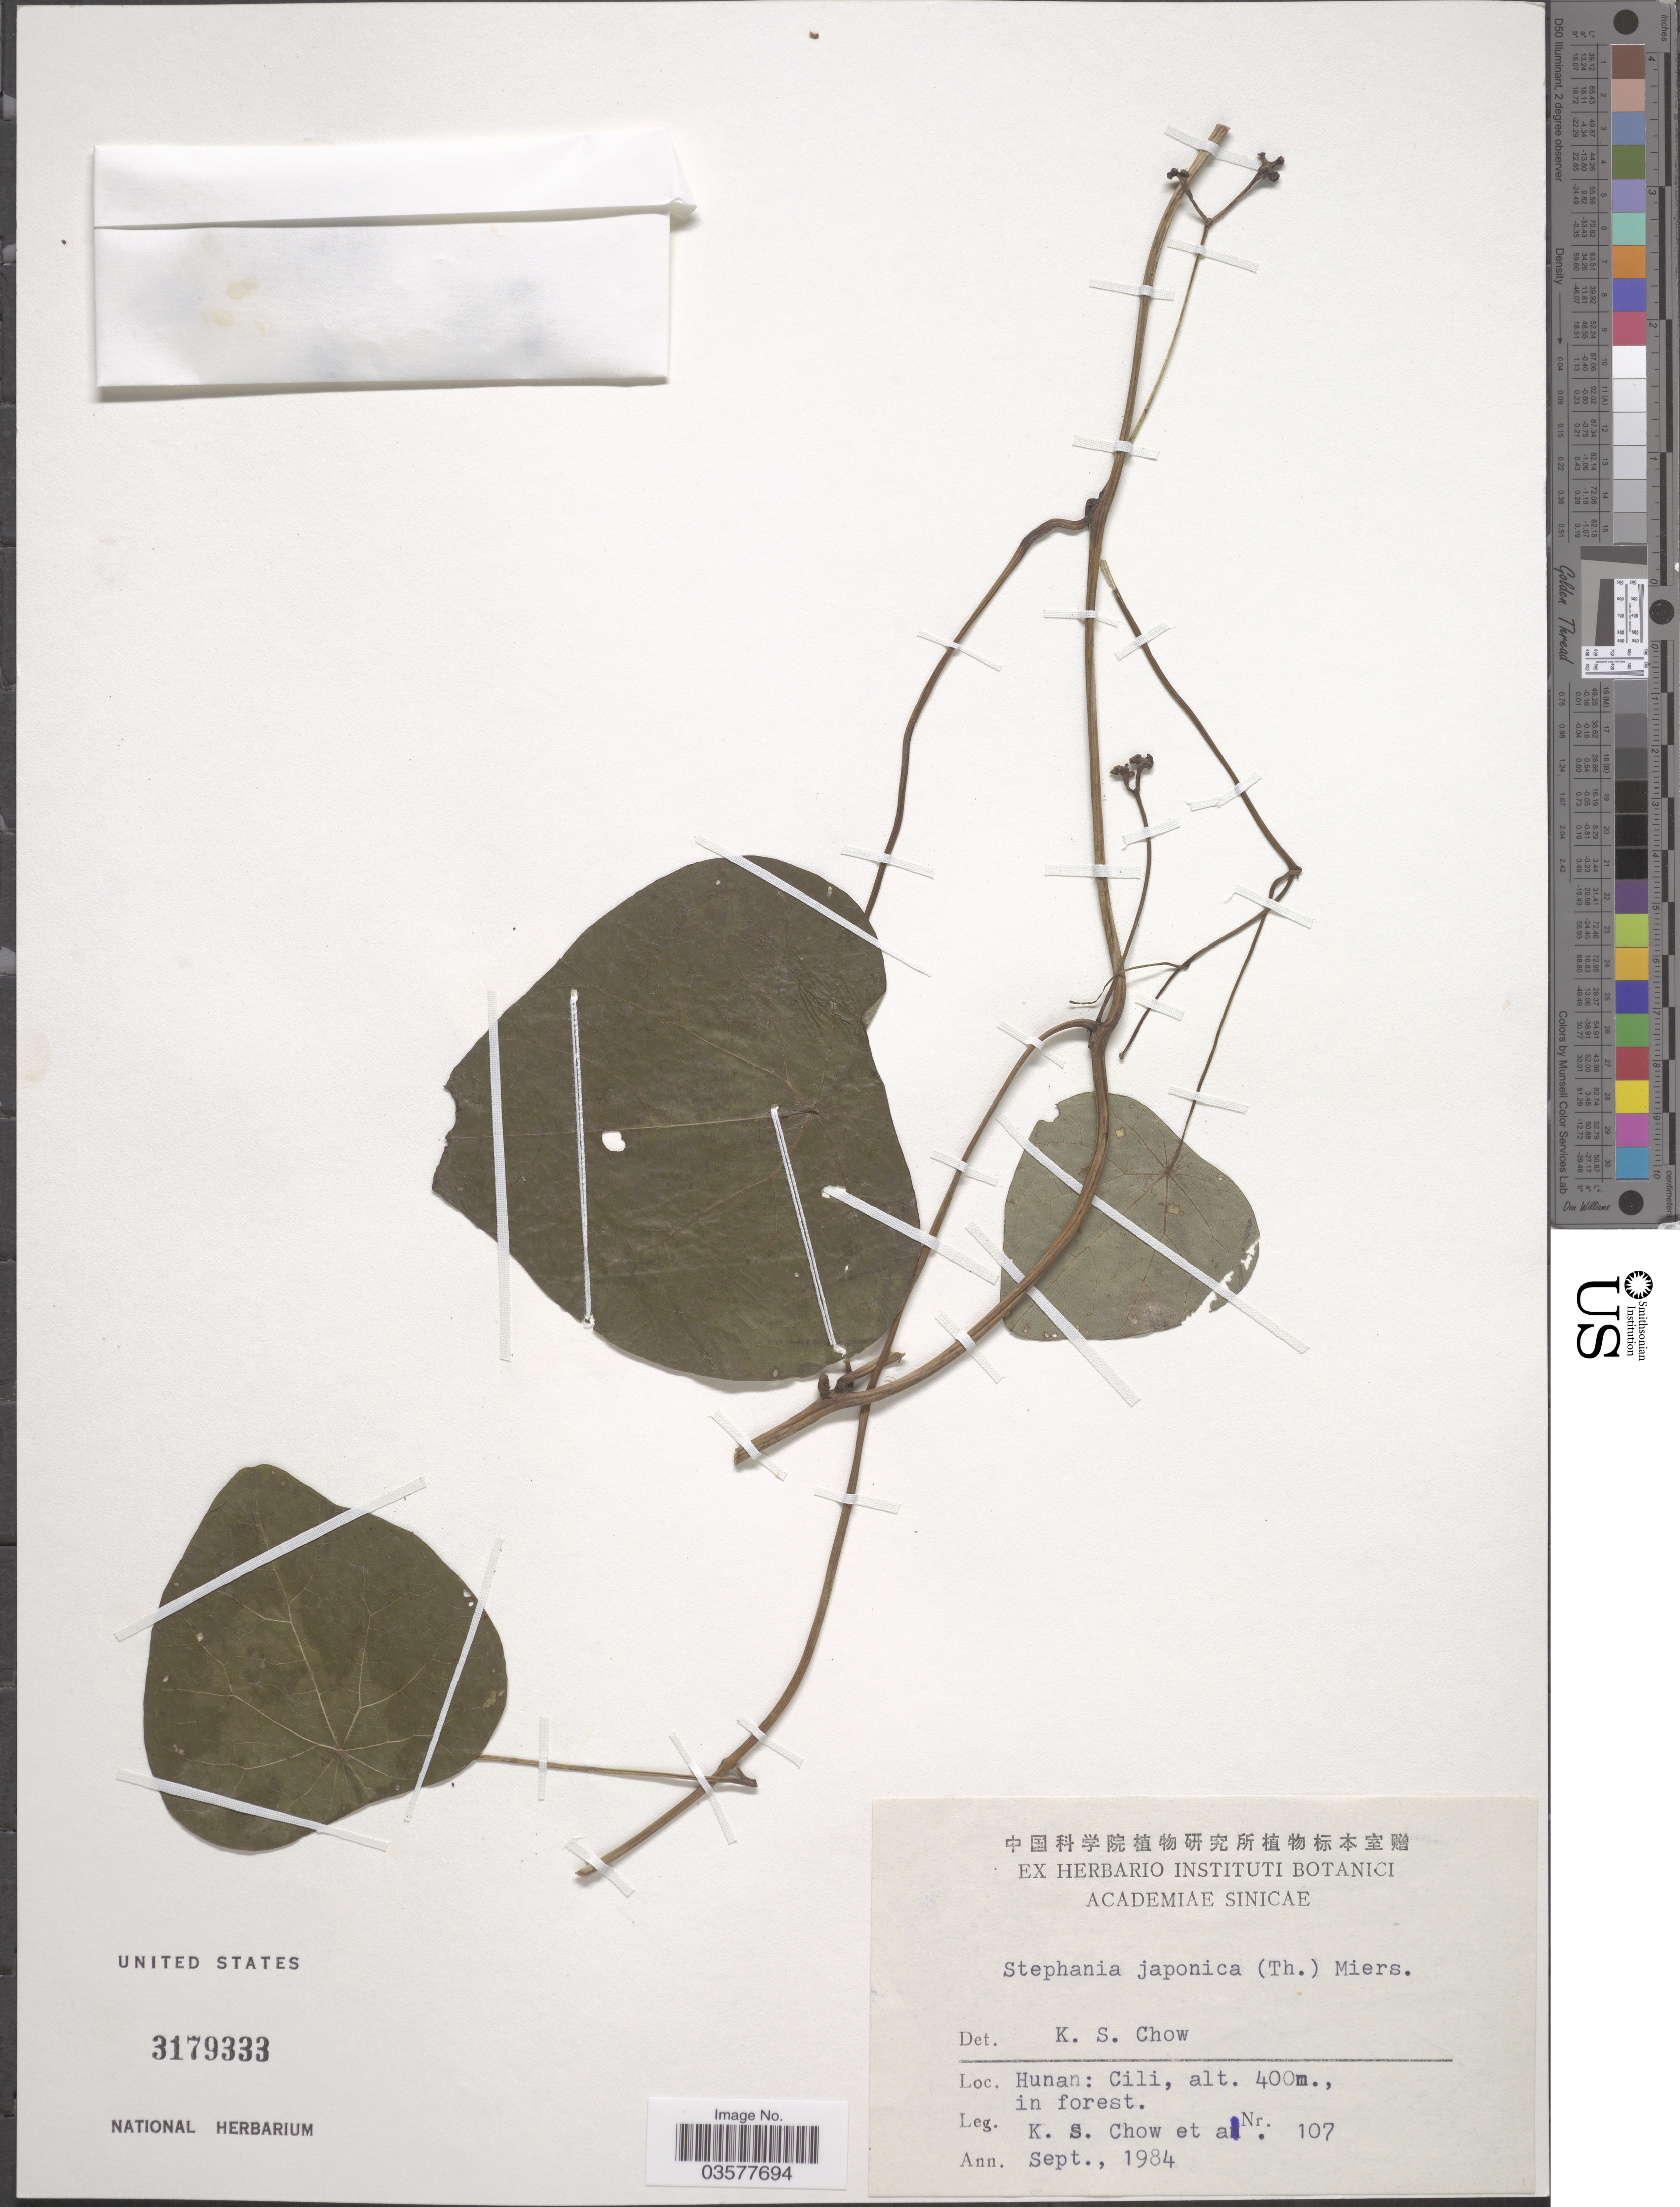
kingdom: Plantae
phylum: Tracheophyta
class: Magnoliopsida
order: Ranunculales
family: Menispermaceae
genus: Stephania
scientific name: Stephania japonica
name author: (Thunb.) Miers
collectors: K. S. Chow & et al.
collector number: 107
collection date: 1984-09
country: China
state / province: Hunan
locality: Cili.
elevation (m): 400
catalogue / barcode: US 3179333